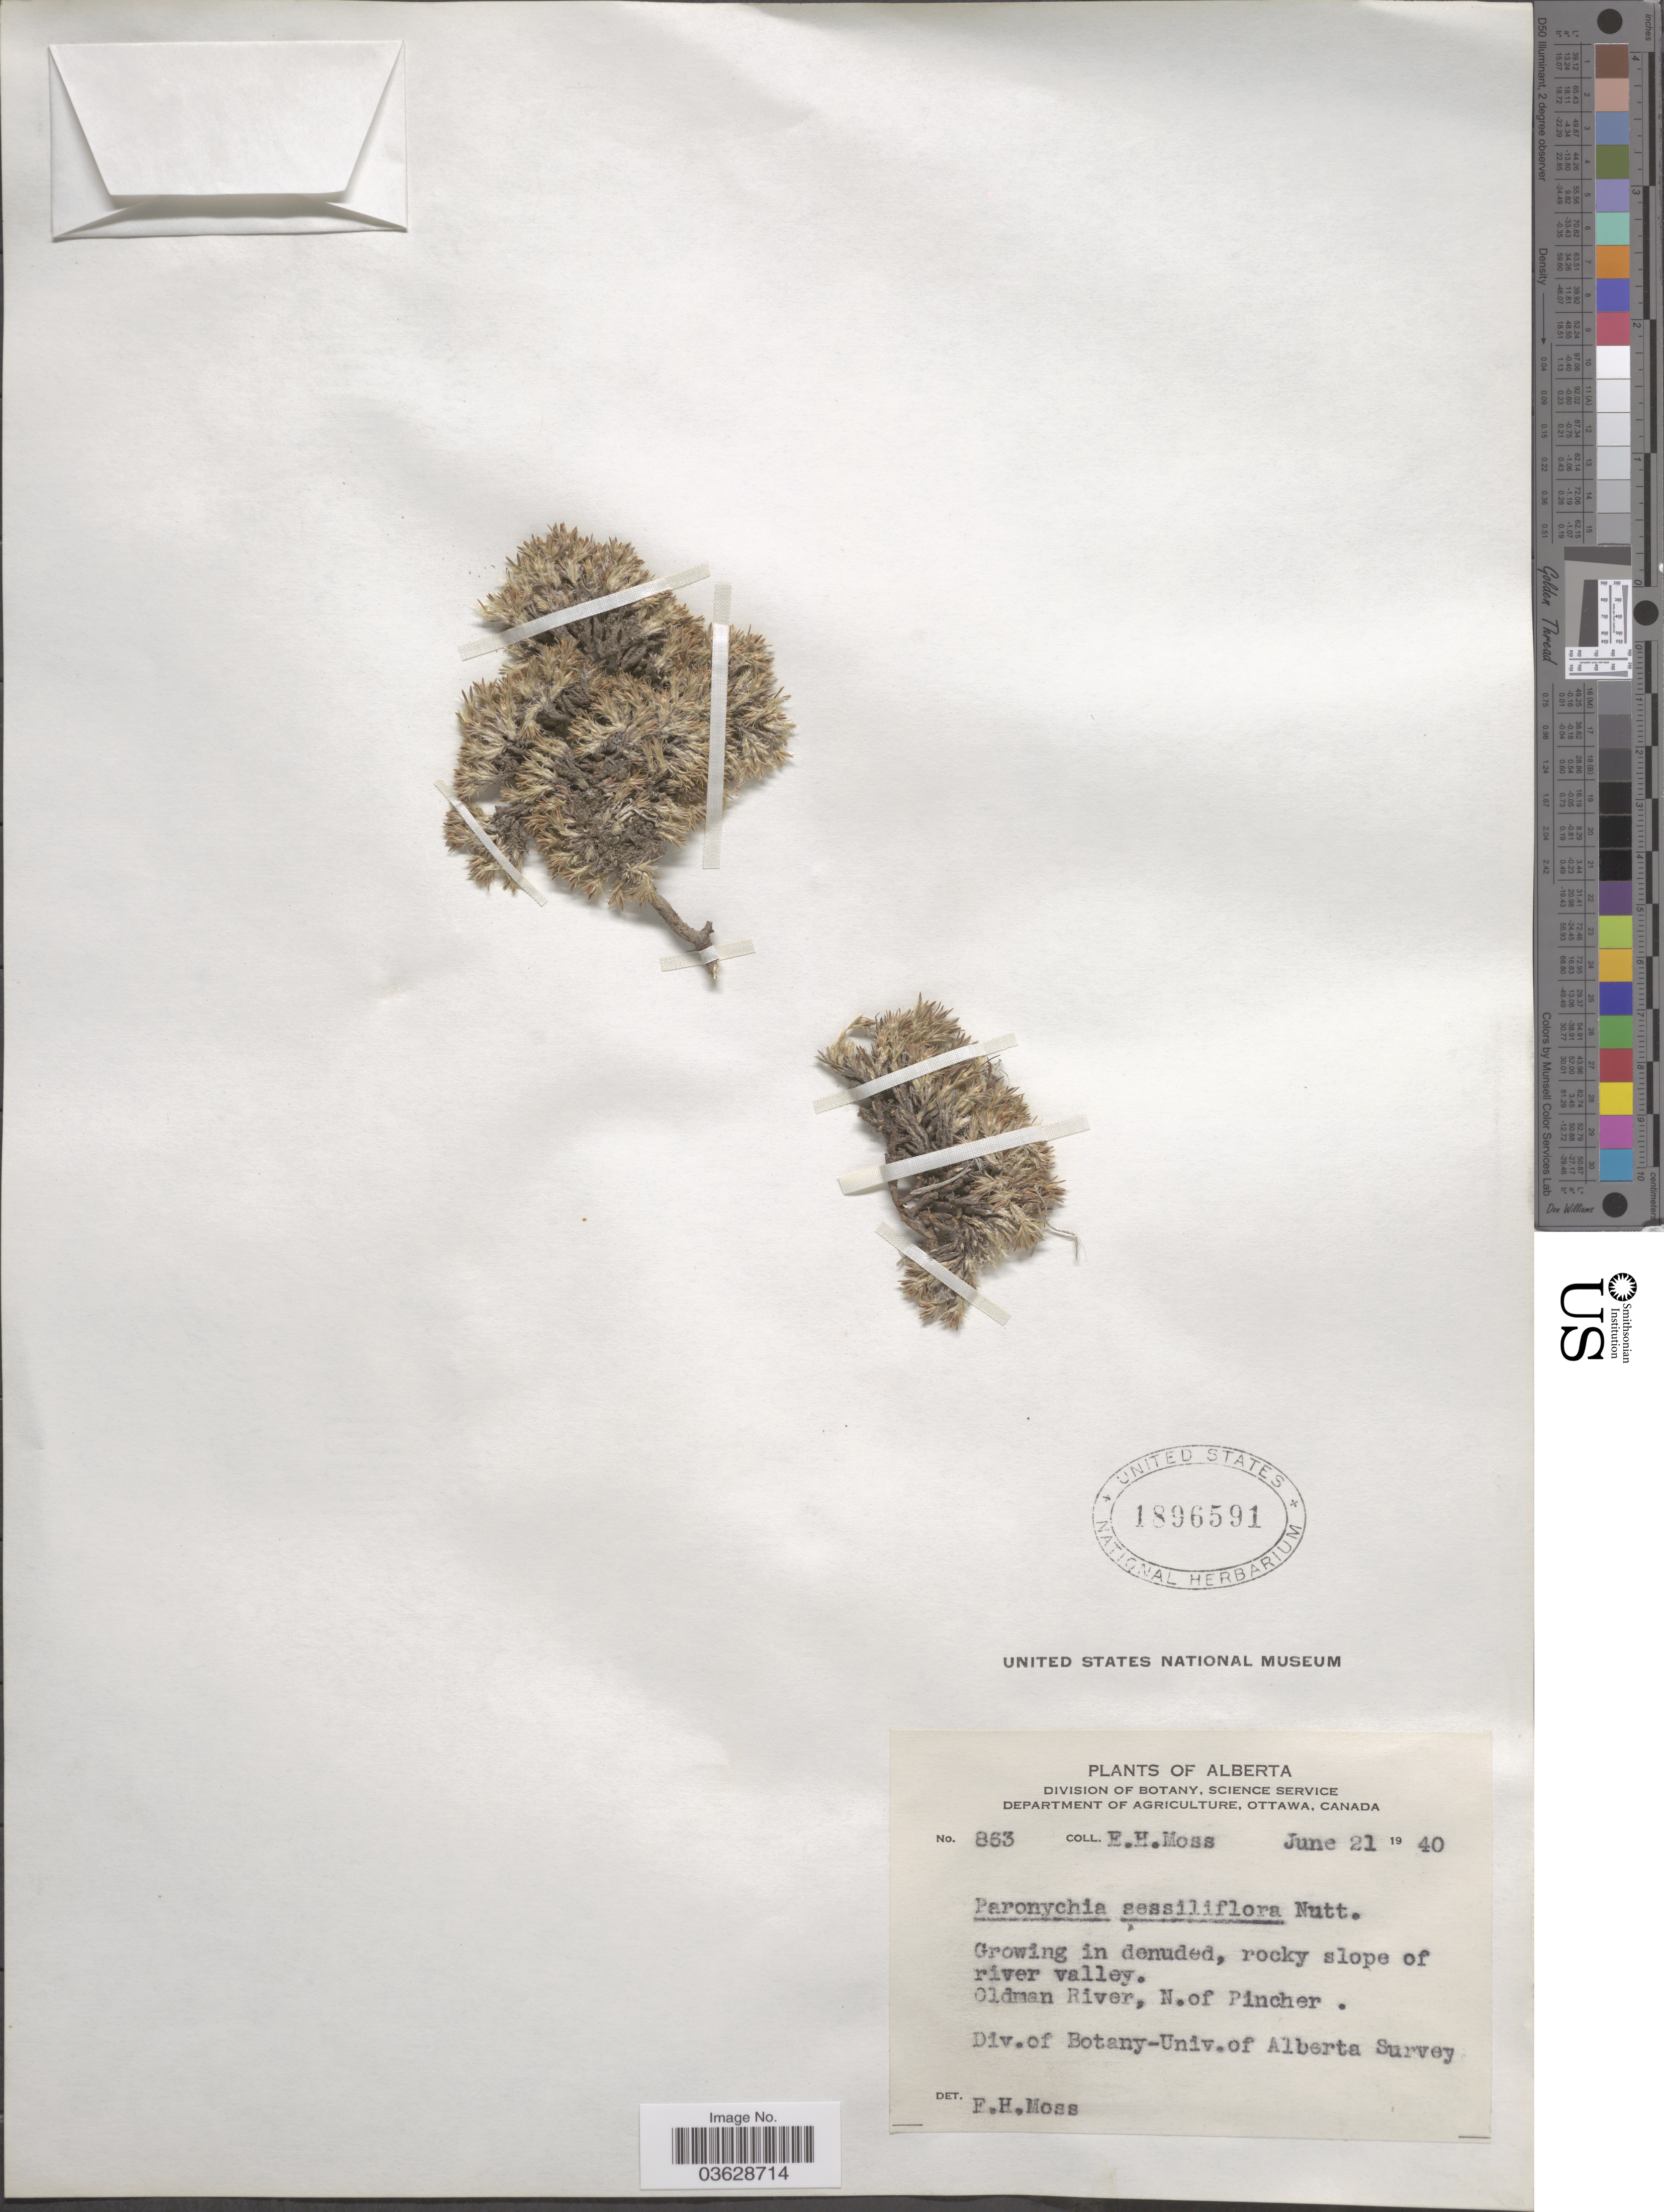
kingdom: Plantae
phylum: Tracheophyta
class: Magnoliopsida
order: Caryophyllales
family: Caryophyllaceae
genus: Paronychia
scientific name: Paronychia sessiliflora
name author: Nutt.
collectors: E. Moss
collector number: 863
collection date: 1940-06-21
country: Canada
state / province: Alberta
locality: Rocky slope of river valley. Oldman River, N. of Pincher.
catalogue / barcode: US 1896591